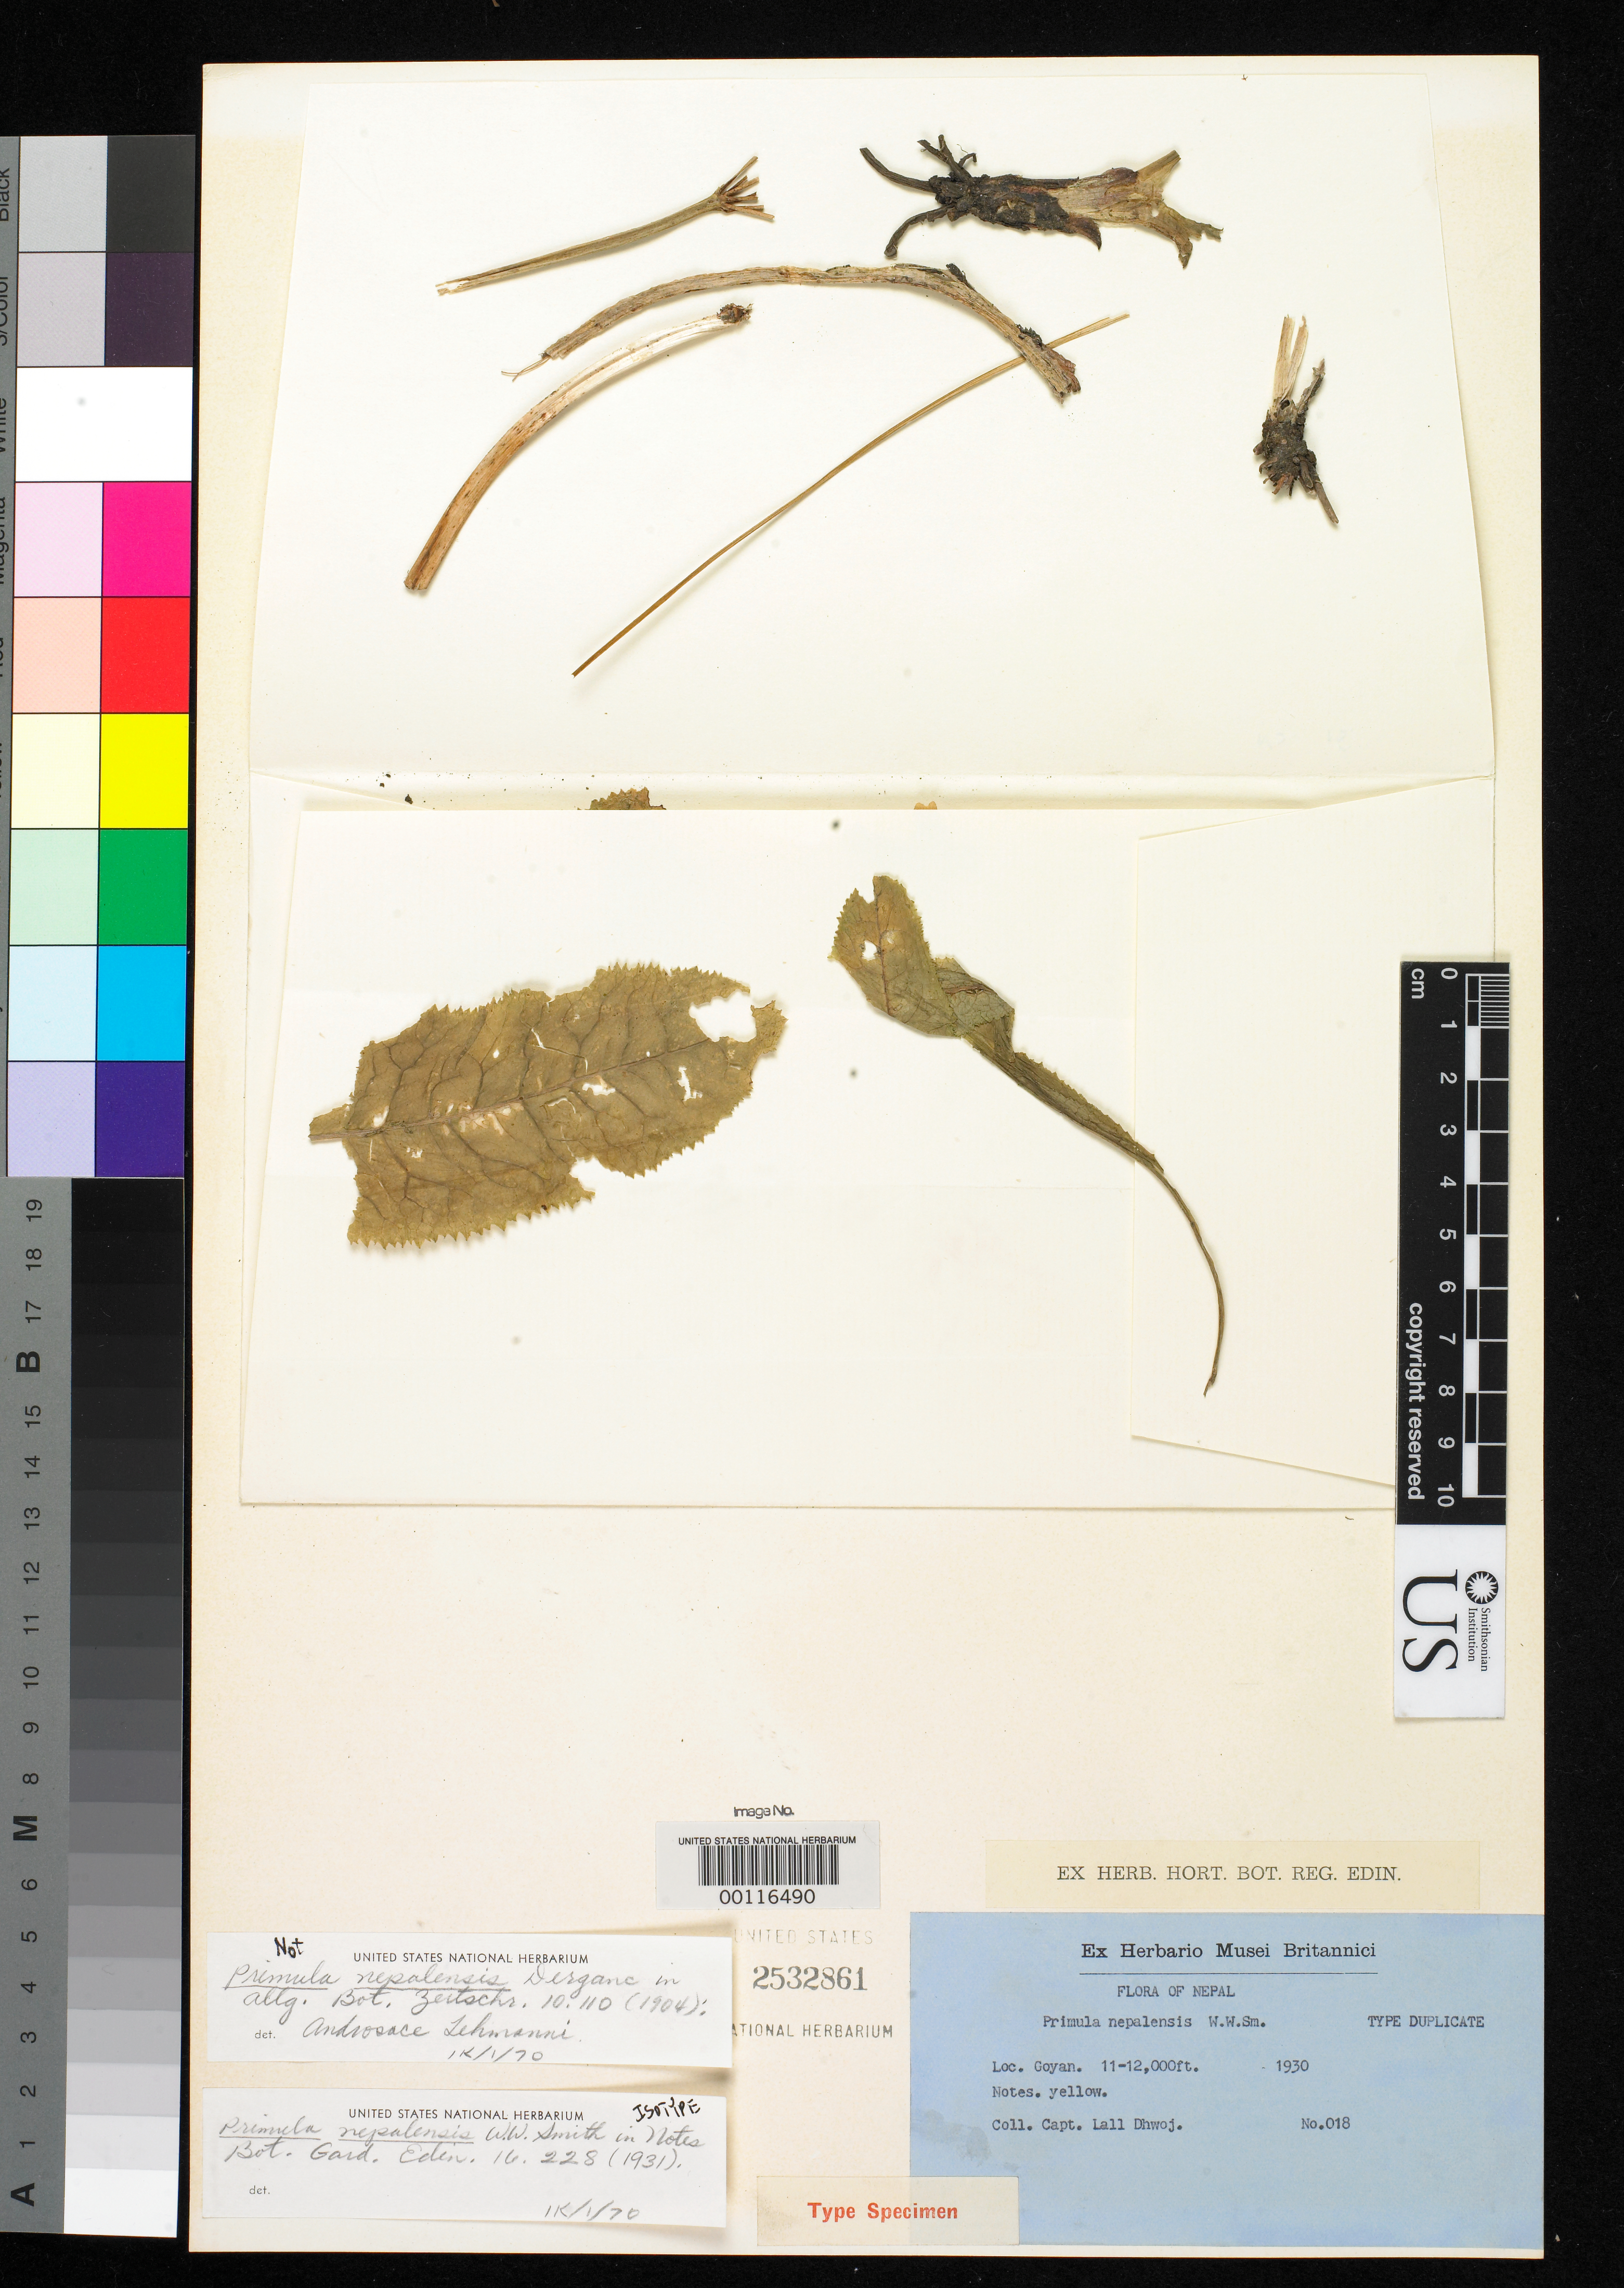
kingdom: Plantae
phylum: Tracheophyta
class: Magnoliopsida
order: Ericales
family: Primulaceae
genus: Primula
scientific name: Primula nepalensis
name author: W.W. Sm.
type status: Isotype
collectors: Lal Dhwoj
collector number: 18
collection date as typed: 1930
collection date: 1930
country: Nepal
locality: Goyan.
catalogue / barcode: US 2532861